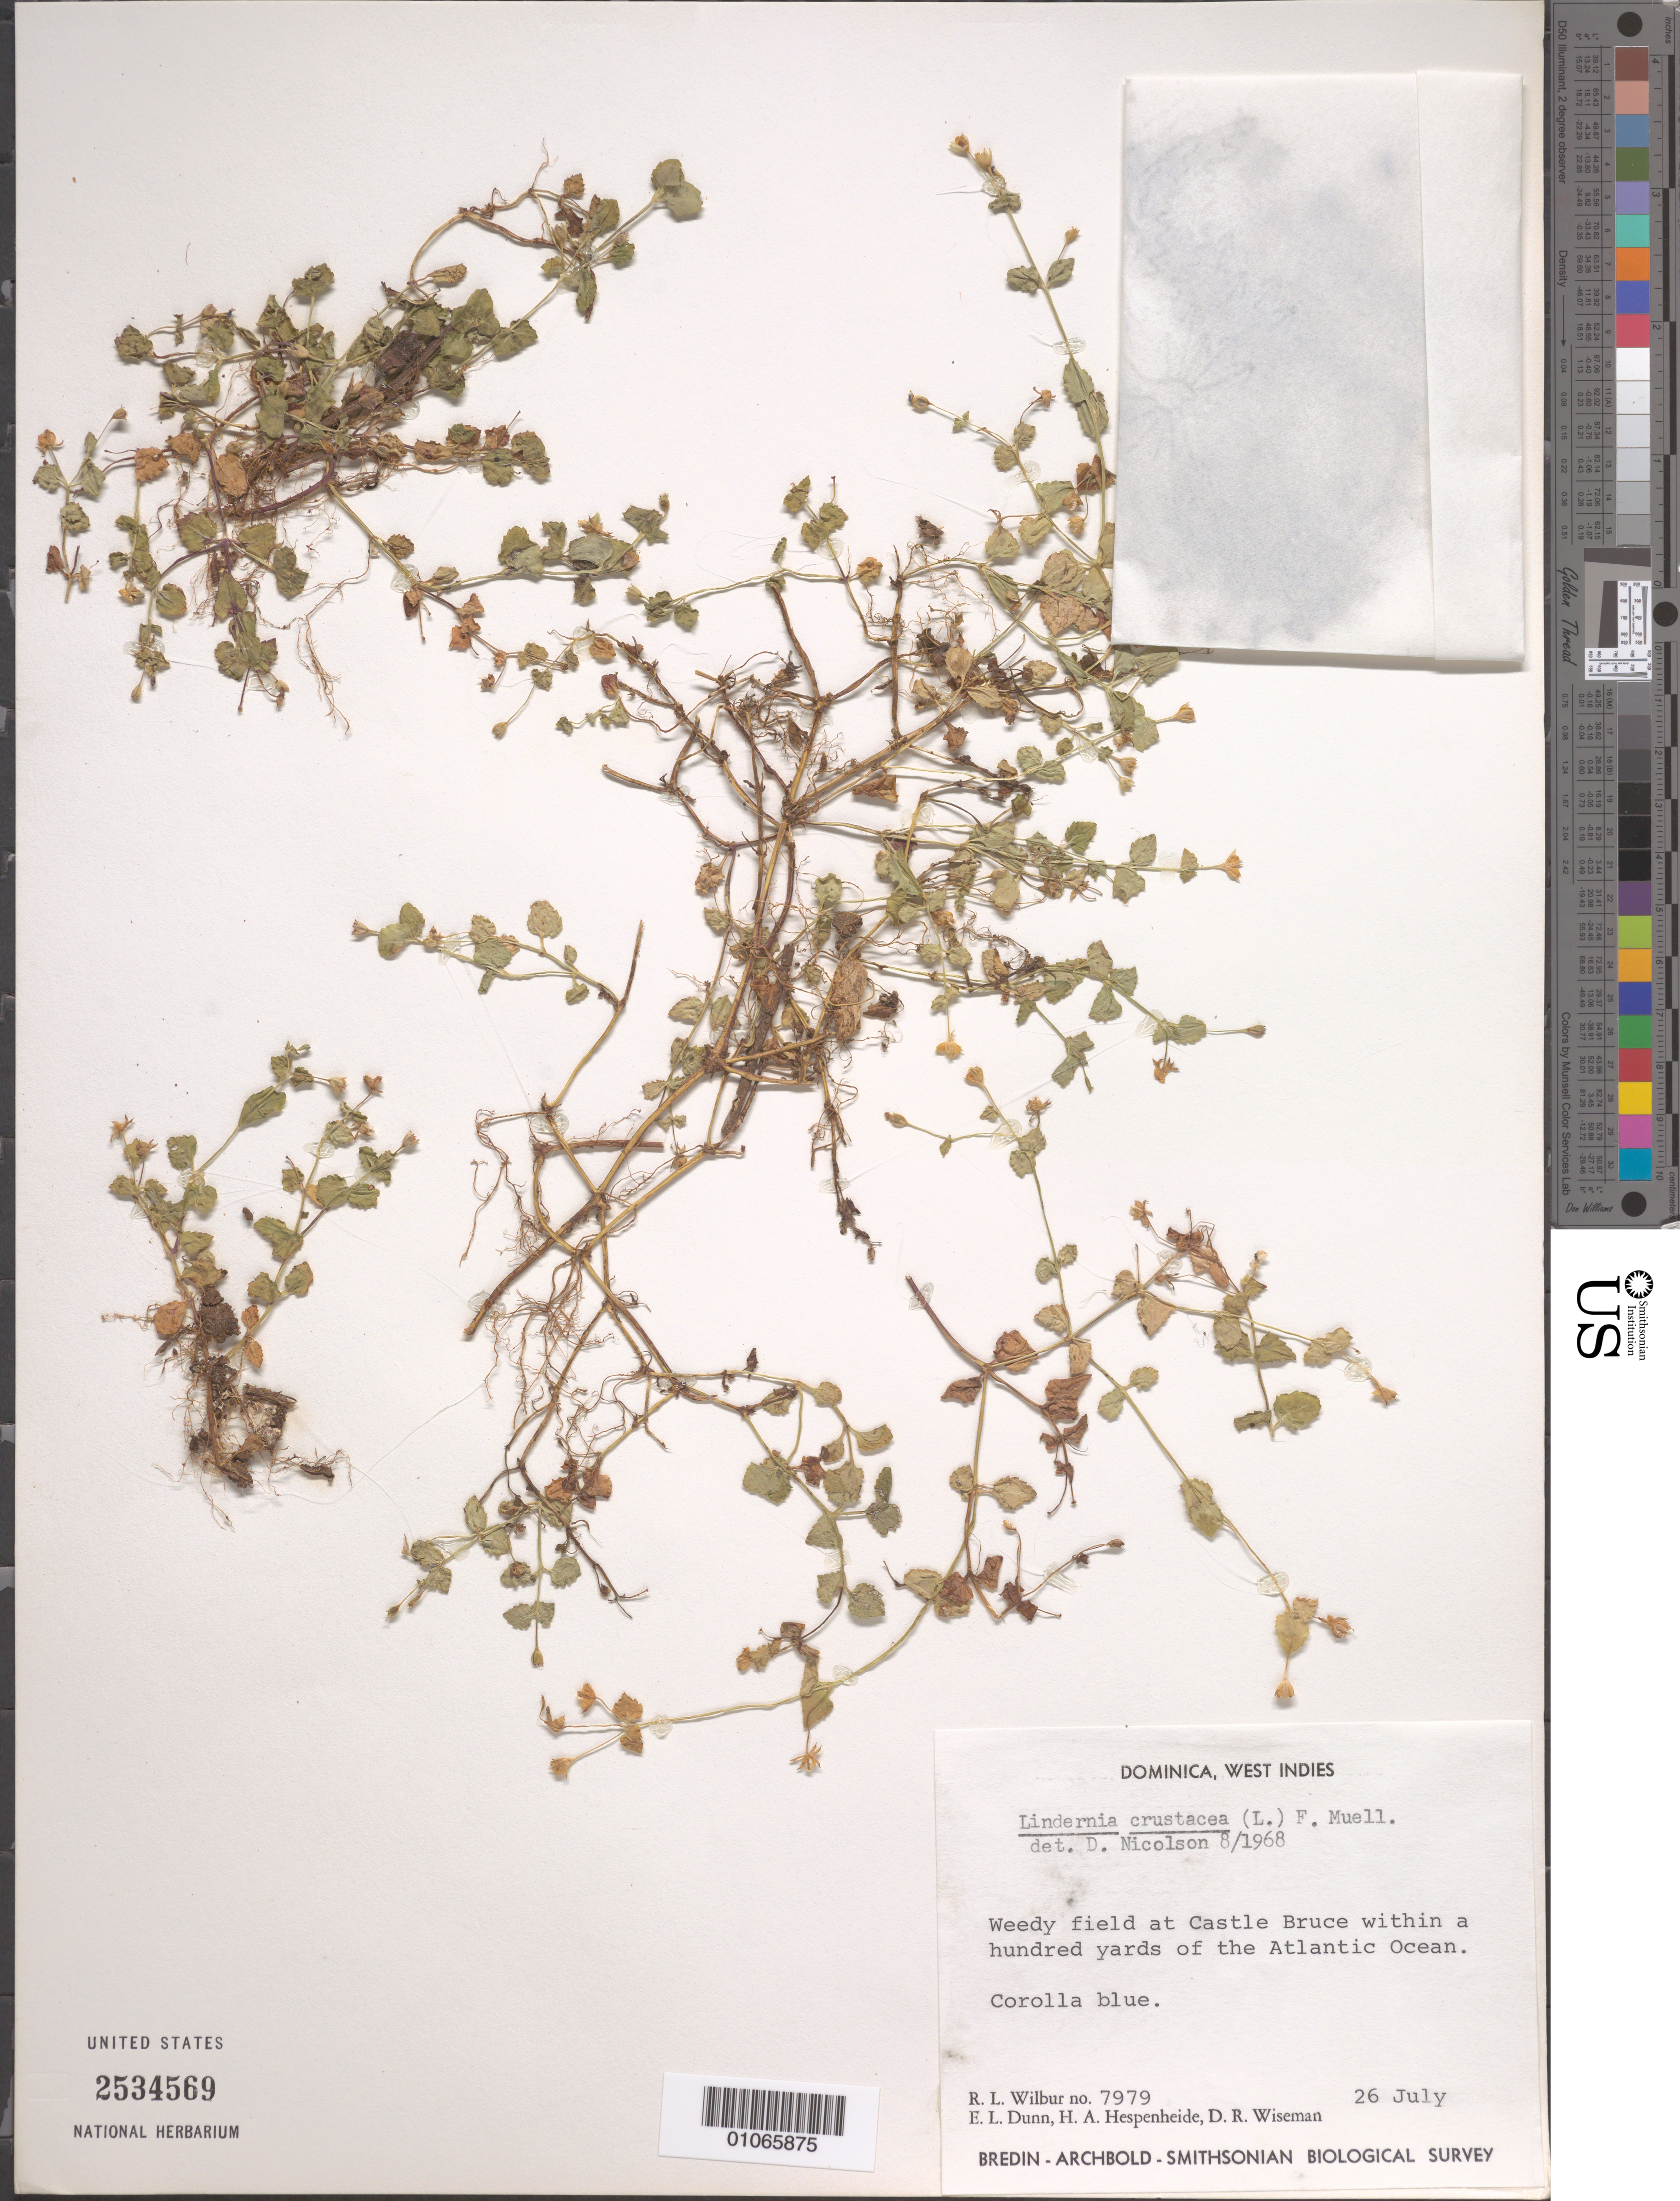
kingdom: Plantae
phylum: Tracheophyta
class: Magnoliopsida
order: Lamiales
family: Linderniaceae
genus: Lindernia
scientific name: Lindernia crustacea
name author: (L.) F. Muell.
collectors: R. L. Wilbur, E. Dunn, H. A. Hespenheide & D. R. Wiseman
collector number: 7979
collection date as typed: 26 Jul 1964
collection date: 1964-07-26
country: Dominica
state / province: St. David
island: Dominica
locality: Weedy field at Castle Bruce within a hundred yards of the Atlantic Ocean.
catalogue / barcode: US 2534569